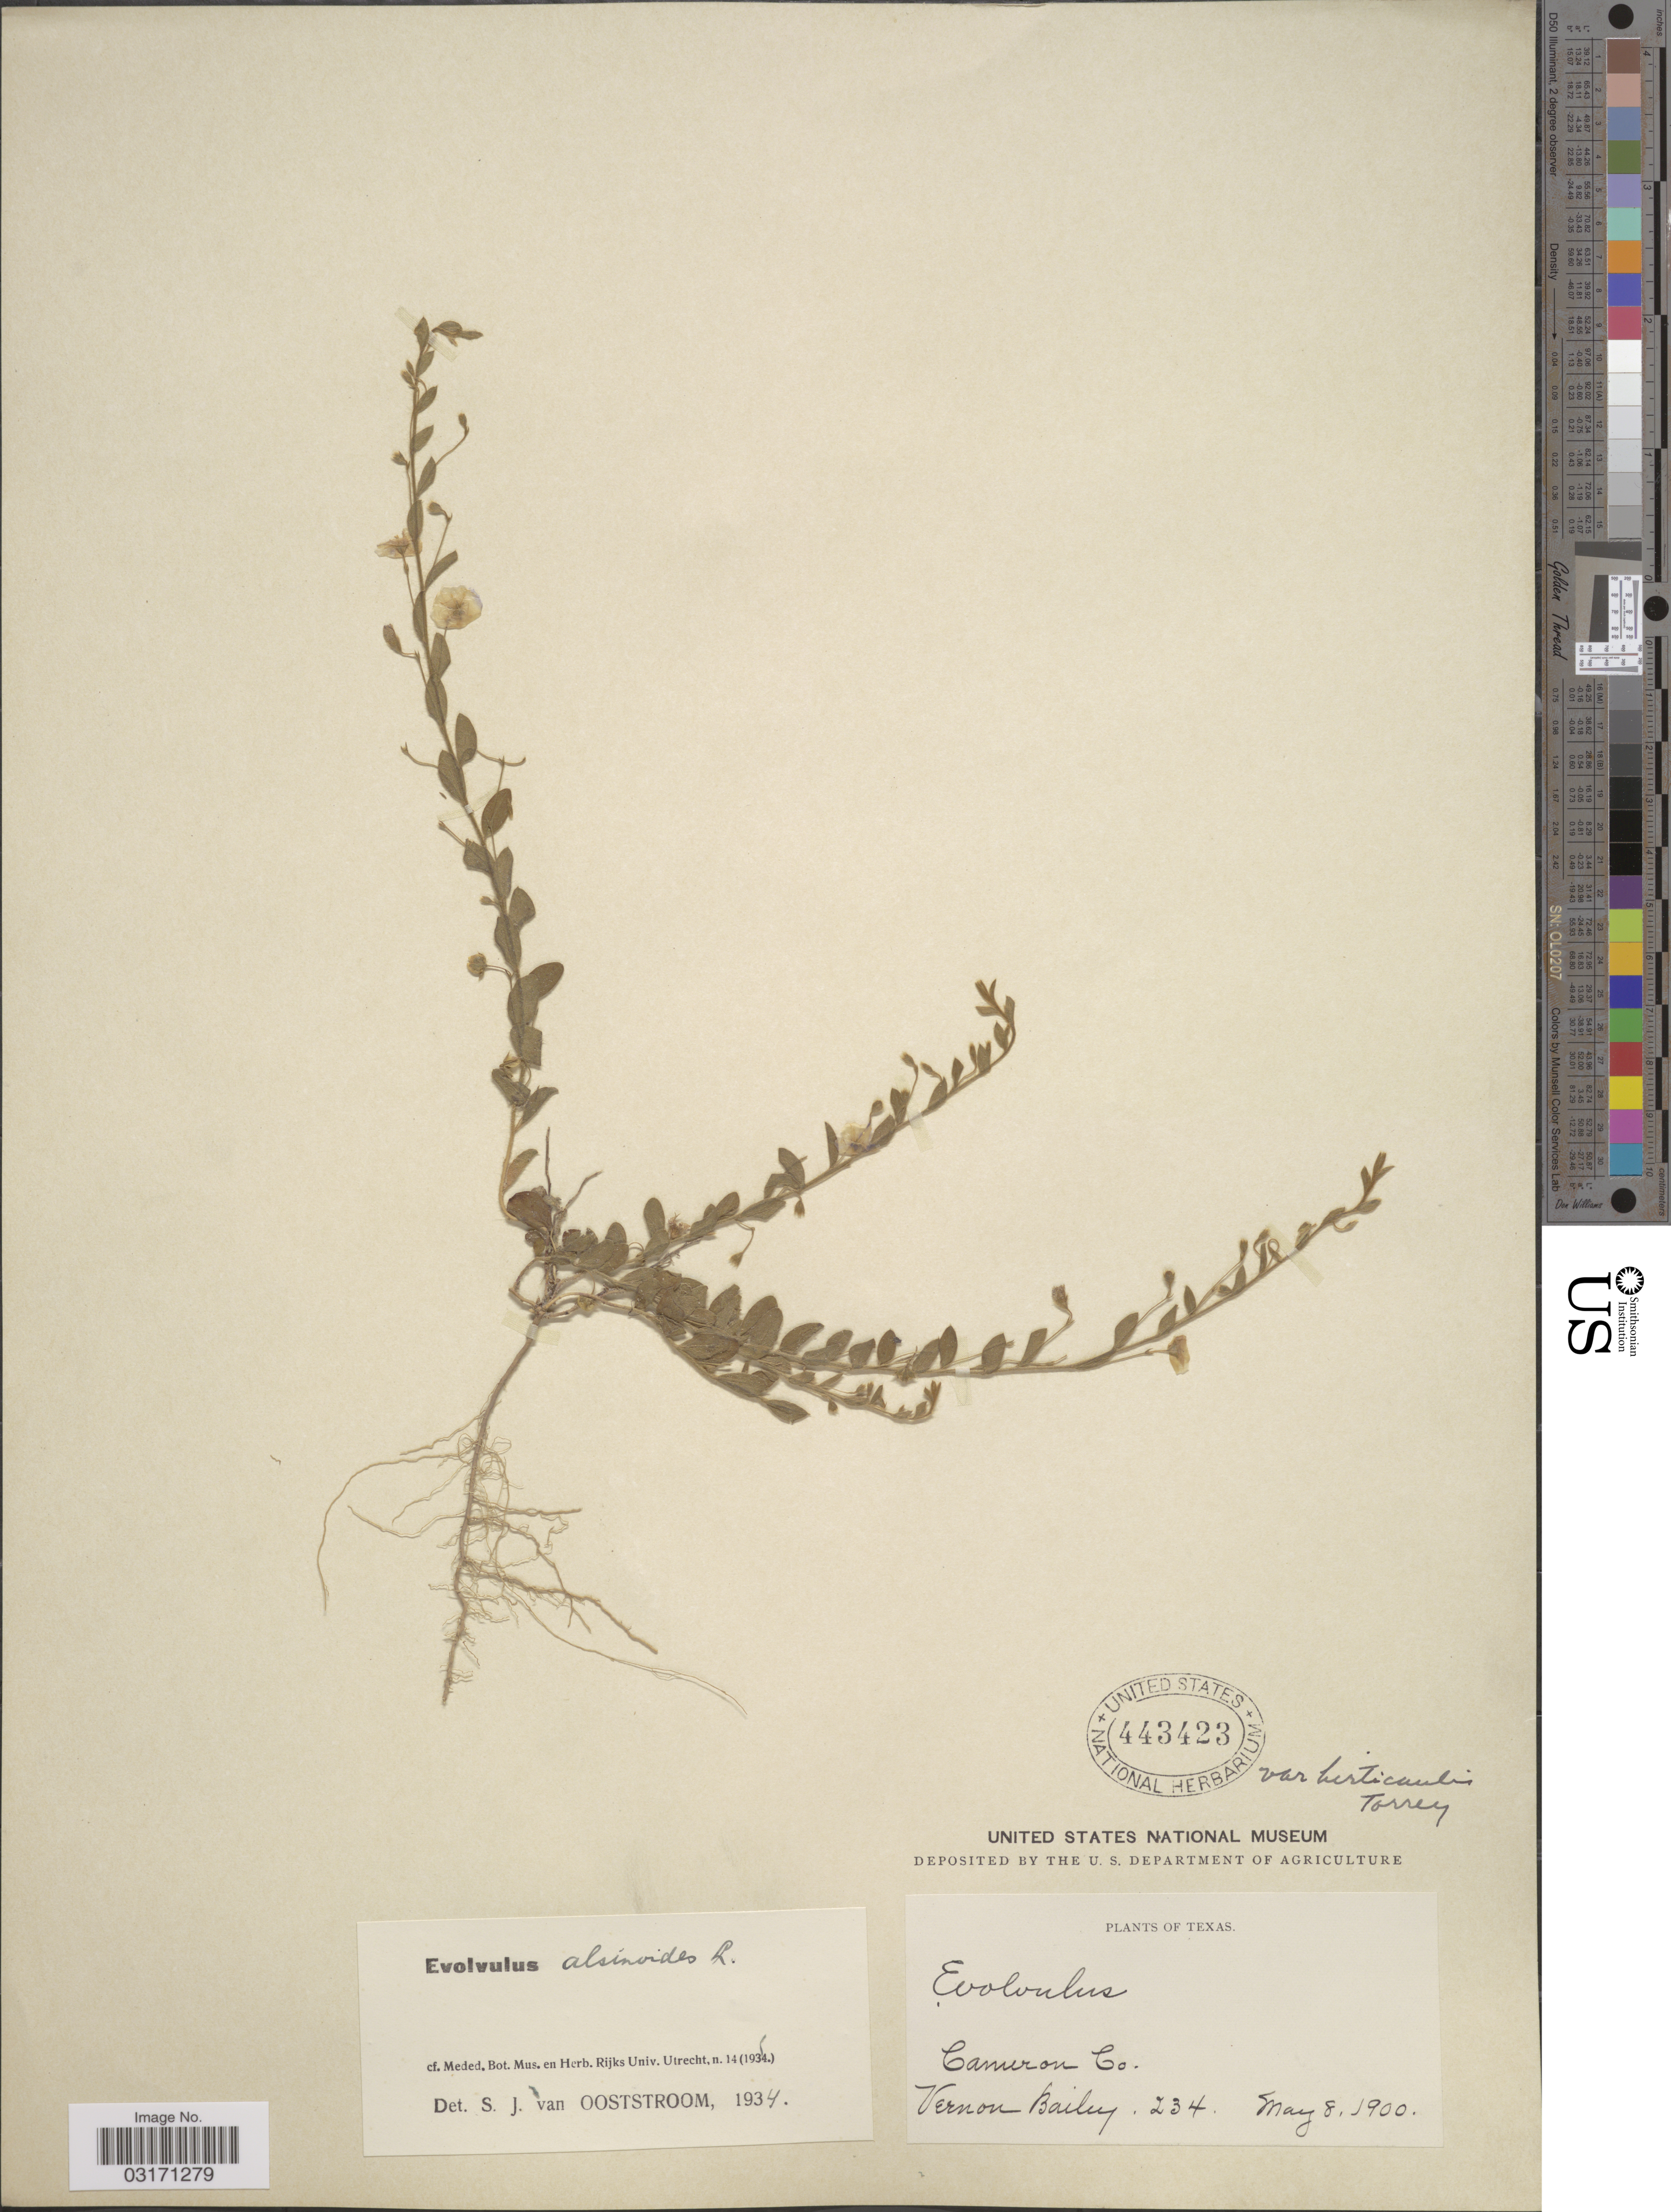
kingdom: Plantae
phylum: Tracheophyta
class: Magnoliopsida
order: Solanales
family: Convolvulaceae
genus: Evolvulus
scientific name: Evolvulus alsinoides var. hirticaulis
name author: Torr.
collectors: V. O. Bailey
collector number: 234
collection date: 1900-05-08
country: United States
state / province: Texas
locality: Cameron Co.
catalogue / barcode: US 443423